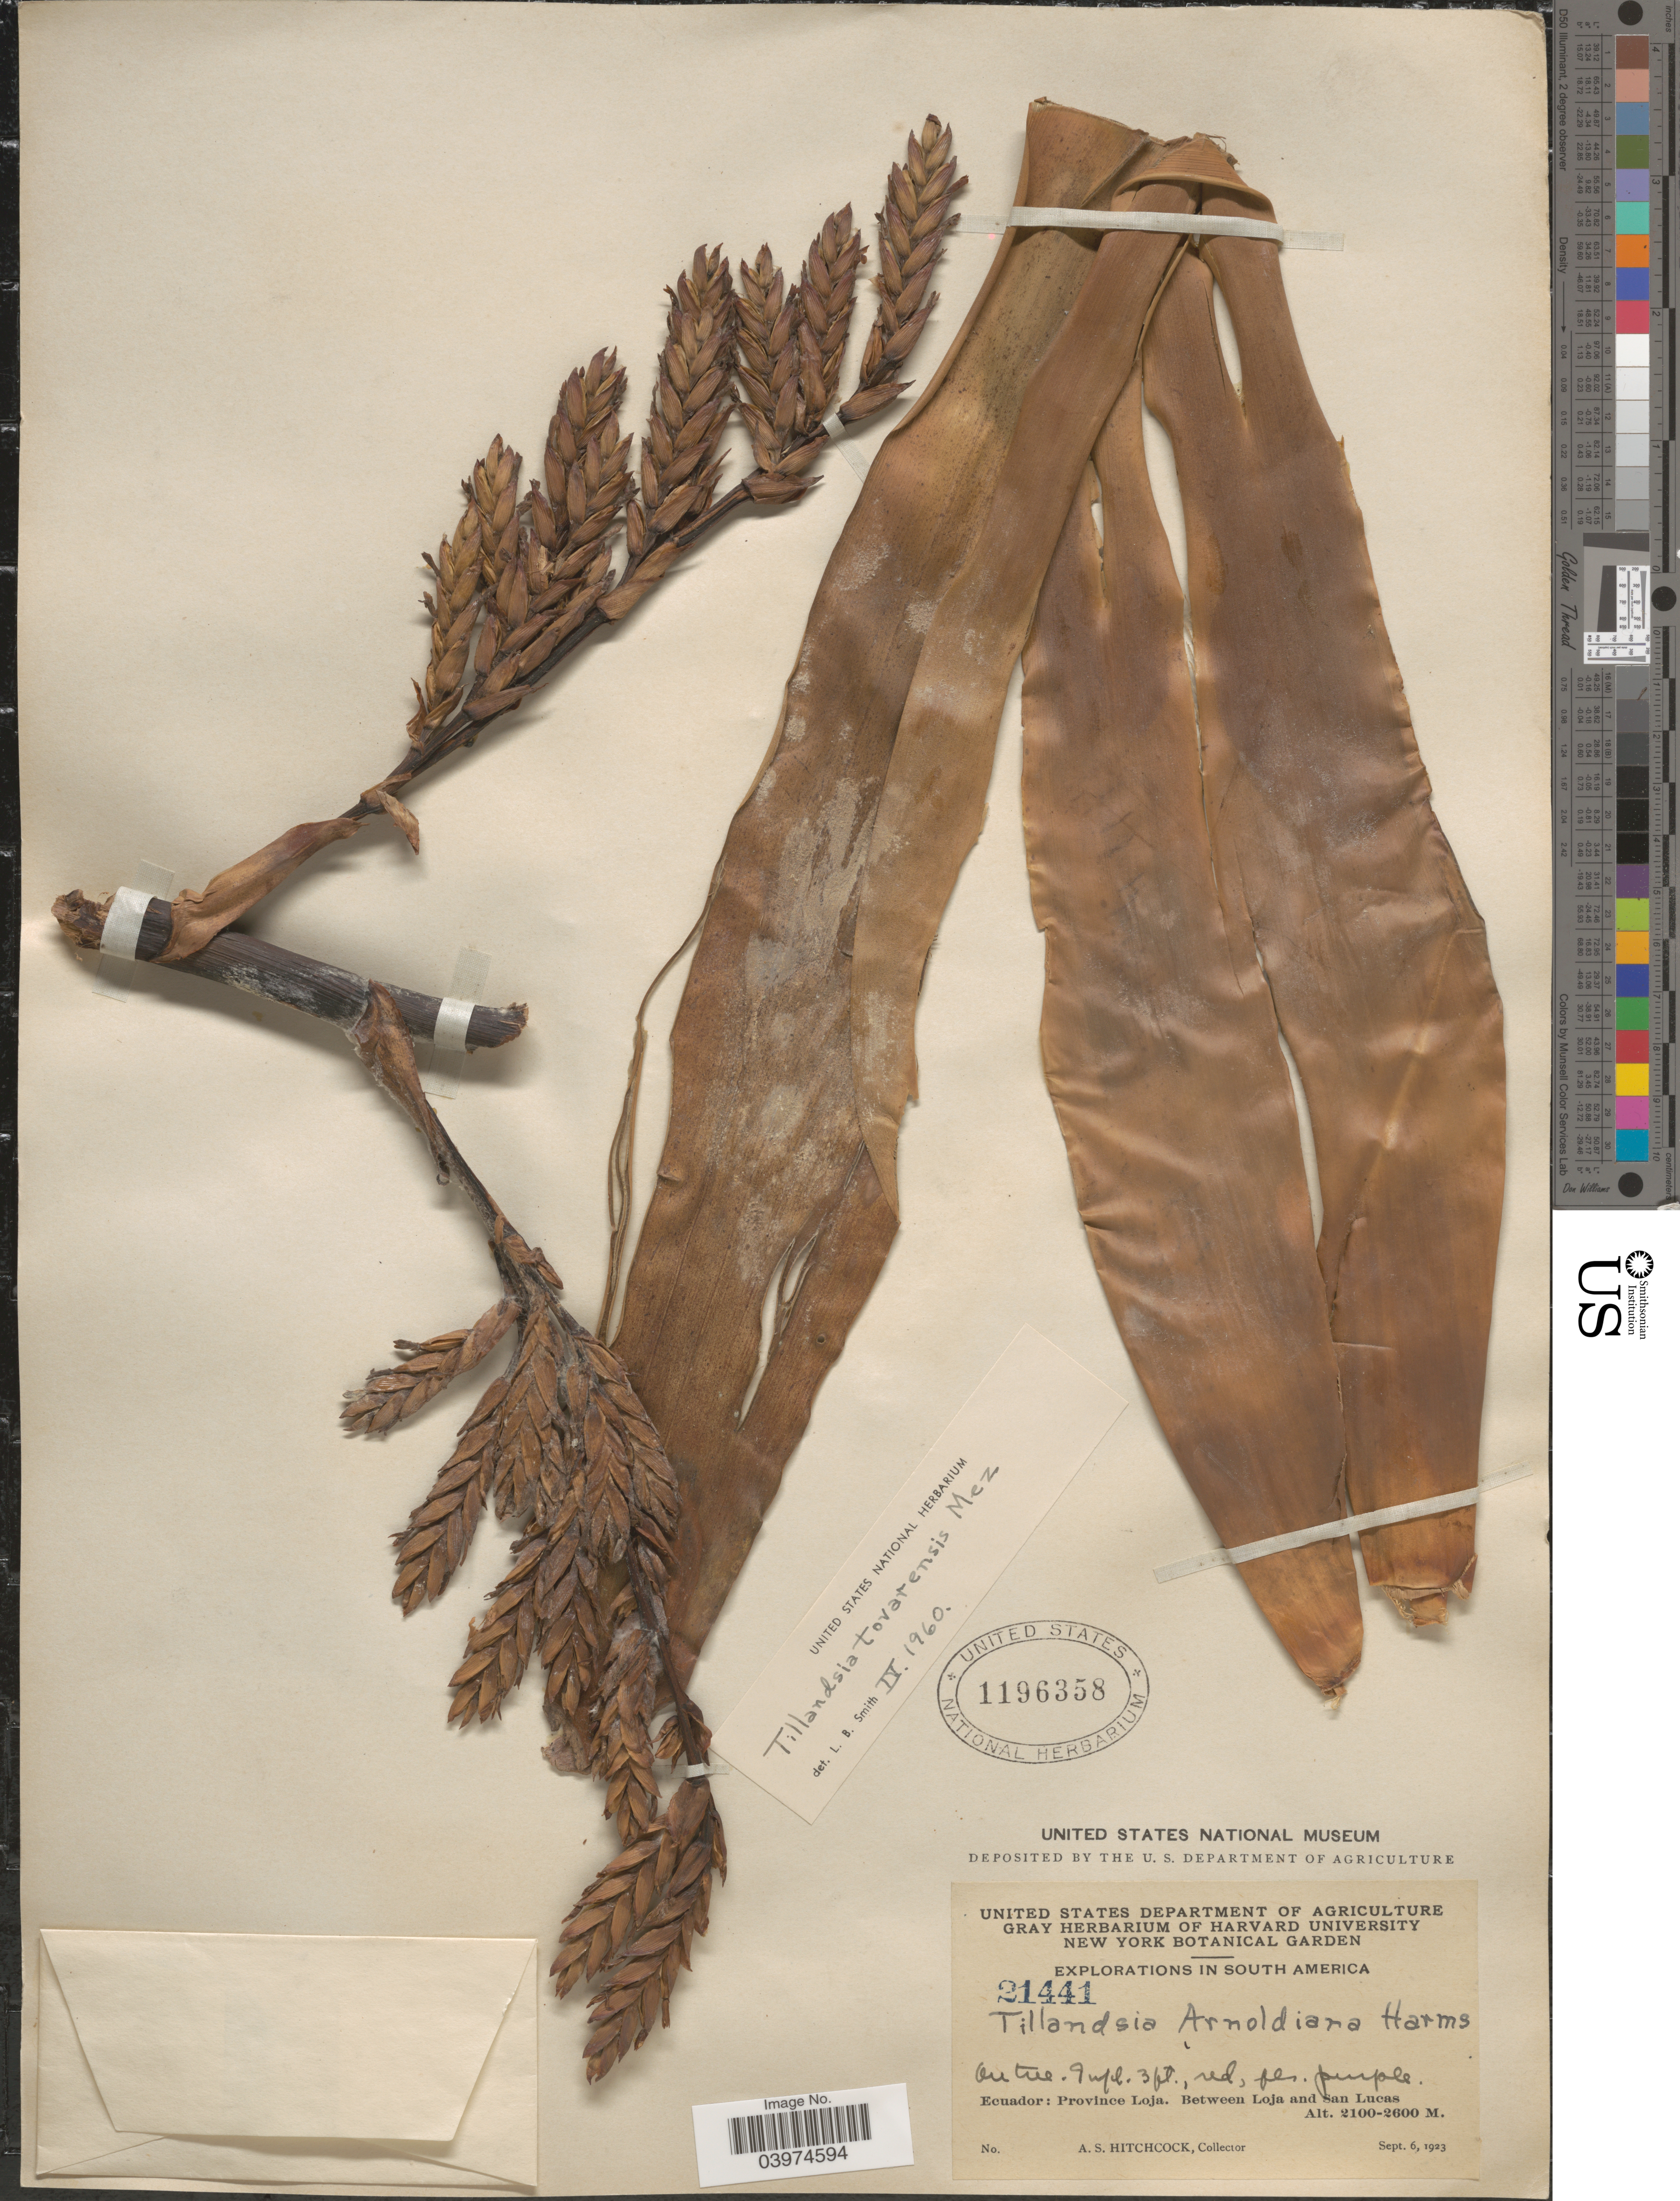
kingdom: Plantae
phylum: Tracheophyta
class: Liliopsida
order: Poales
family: Bromeliaceae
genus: Tillandsia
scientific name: Tillandsia tovarensis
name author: Mez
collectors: A. S. Hitchcock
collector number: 21441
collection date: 1923-09-06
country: Ecuador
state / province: Loja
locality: Explorations in South America. Between Loja and San Lucas.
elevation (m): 2100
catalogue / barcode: US 1196358